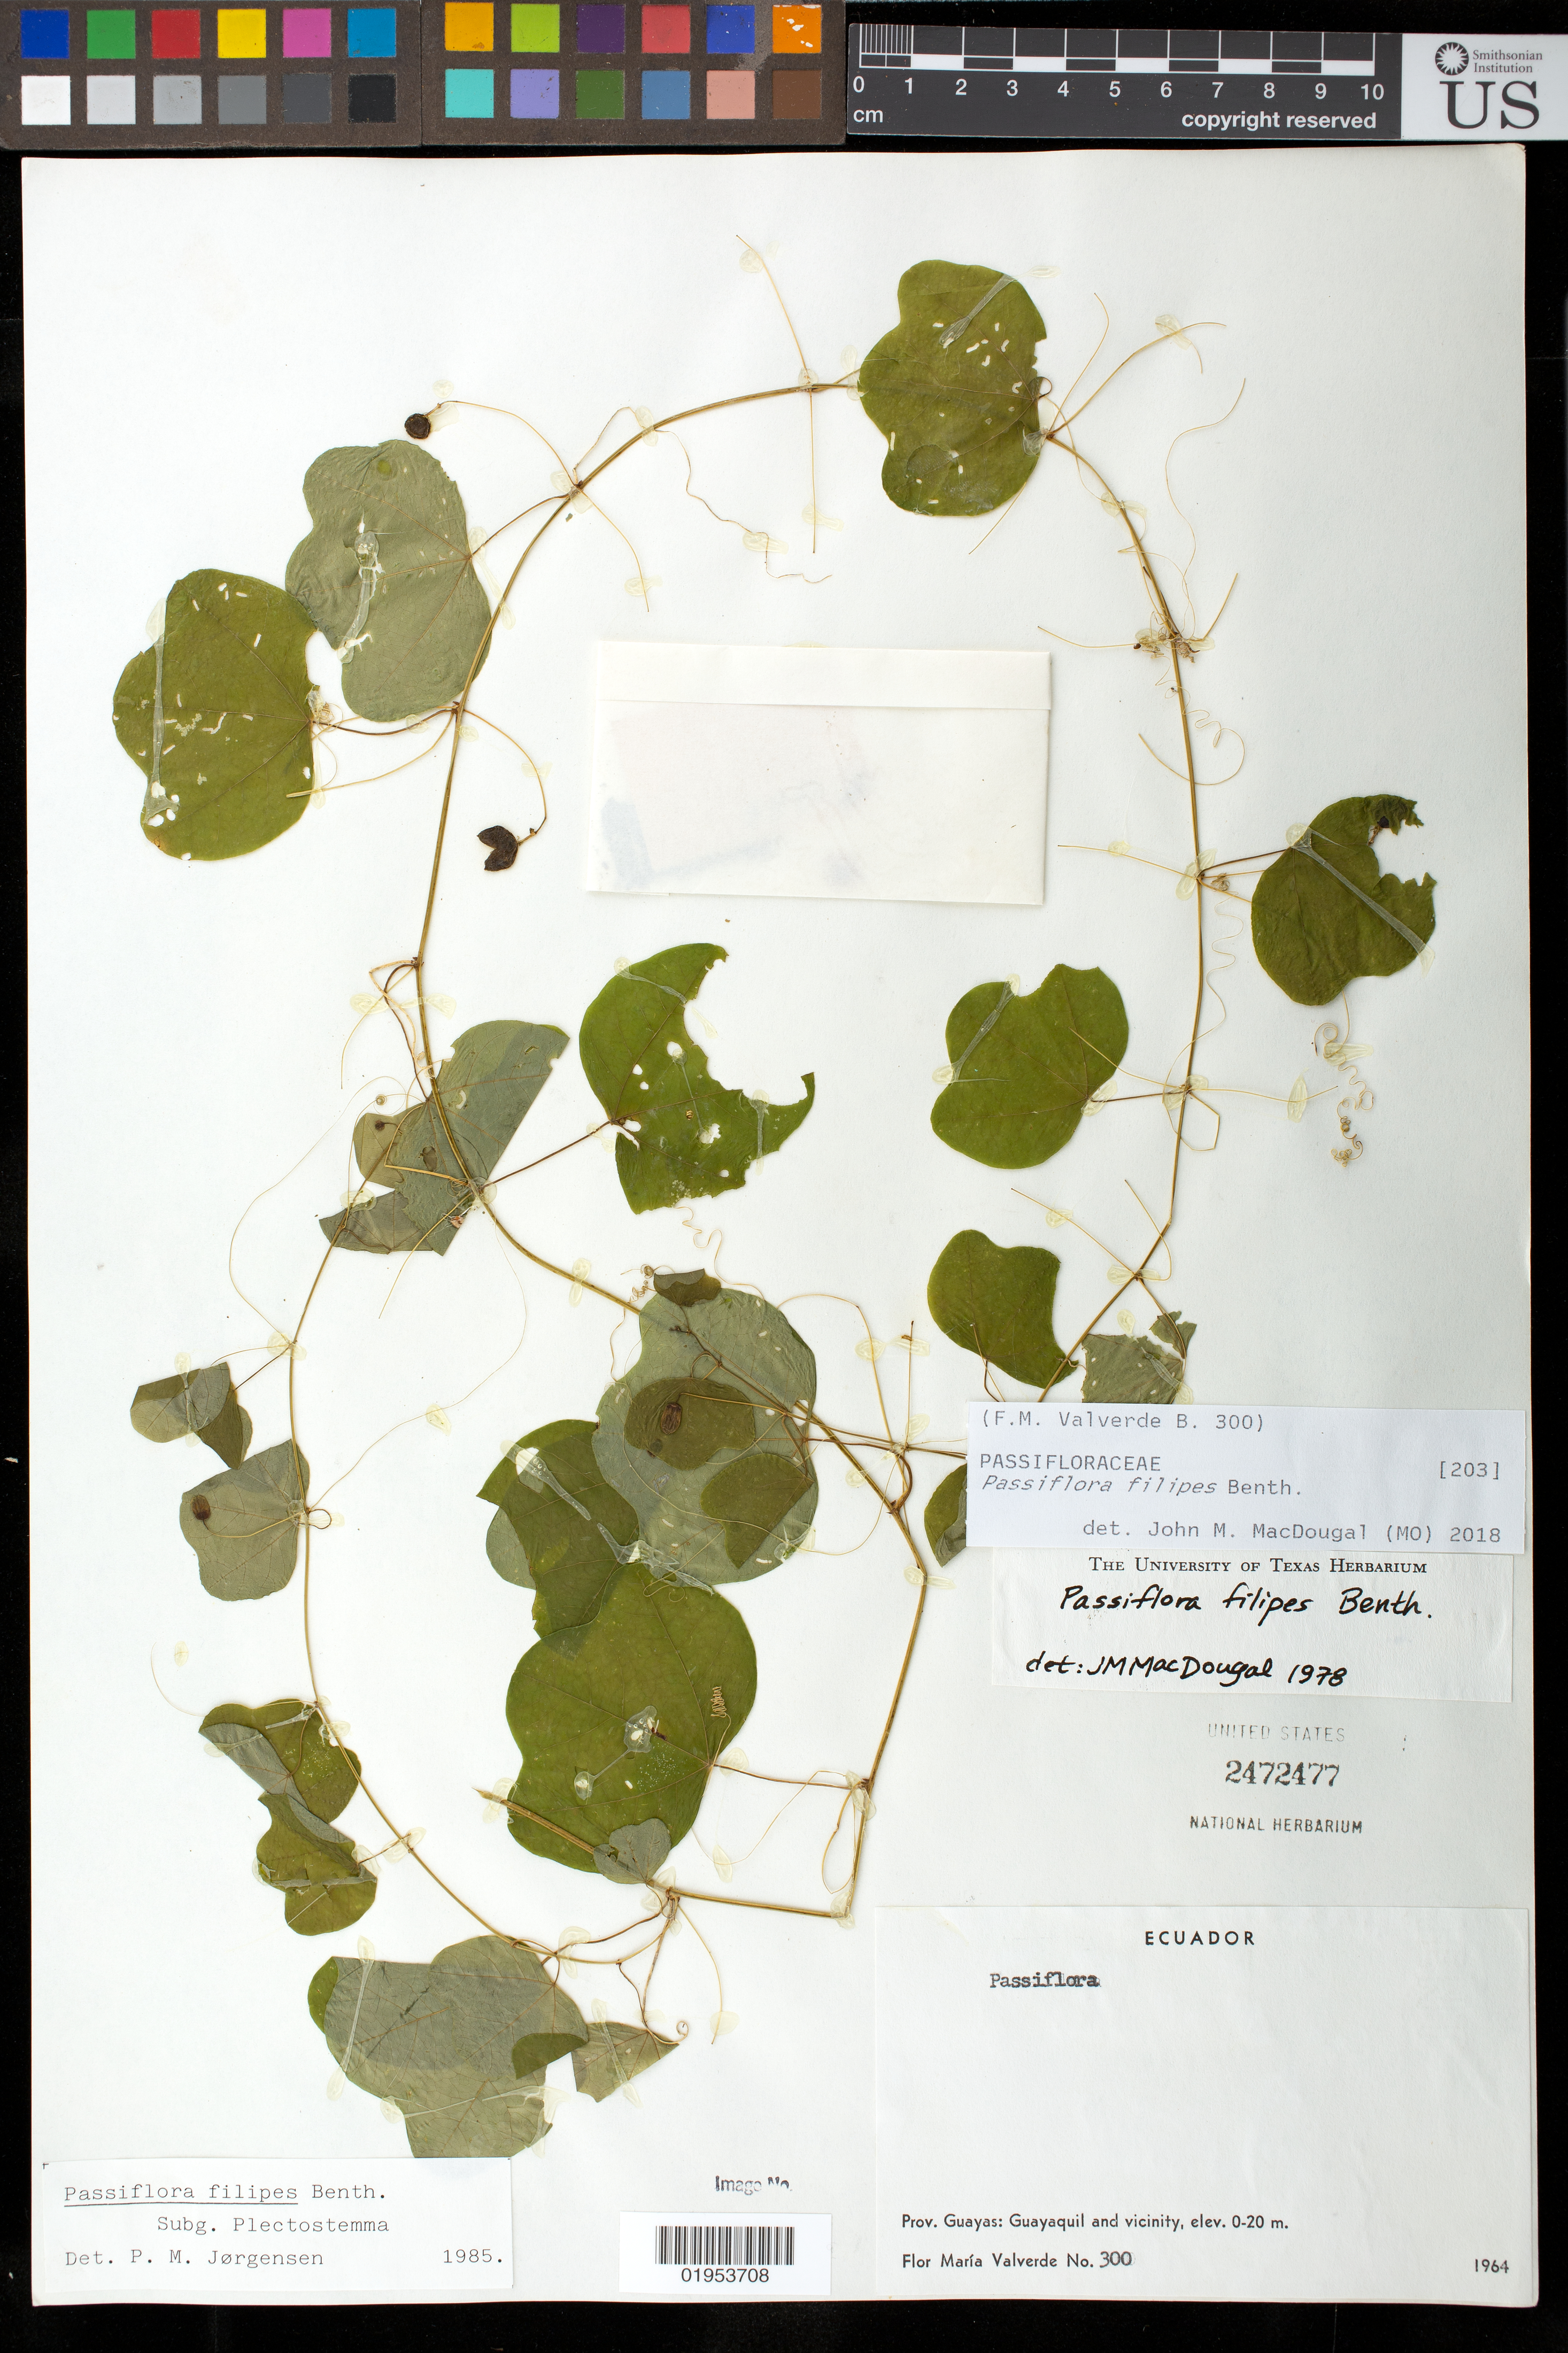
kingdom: Plantae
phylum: Tracheophyta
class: Magnoliopsida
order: Malpighiales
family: Passifloraceae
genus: Passiflora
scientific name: Passiflora filipes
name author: Benth.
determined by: MacDougal, John M.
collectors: F. M. Valverde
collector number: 300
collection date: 1964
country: Ecuador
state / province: Guayas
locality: Guayaquil and vicinity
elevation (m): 0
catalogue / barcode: US 2472477